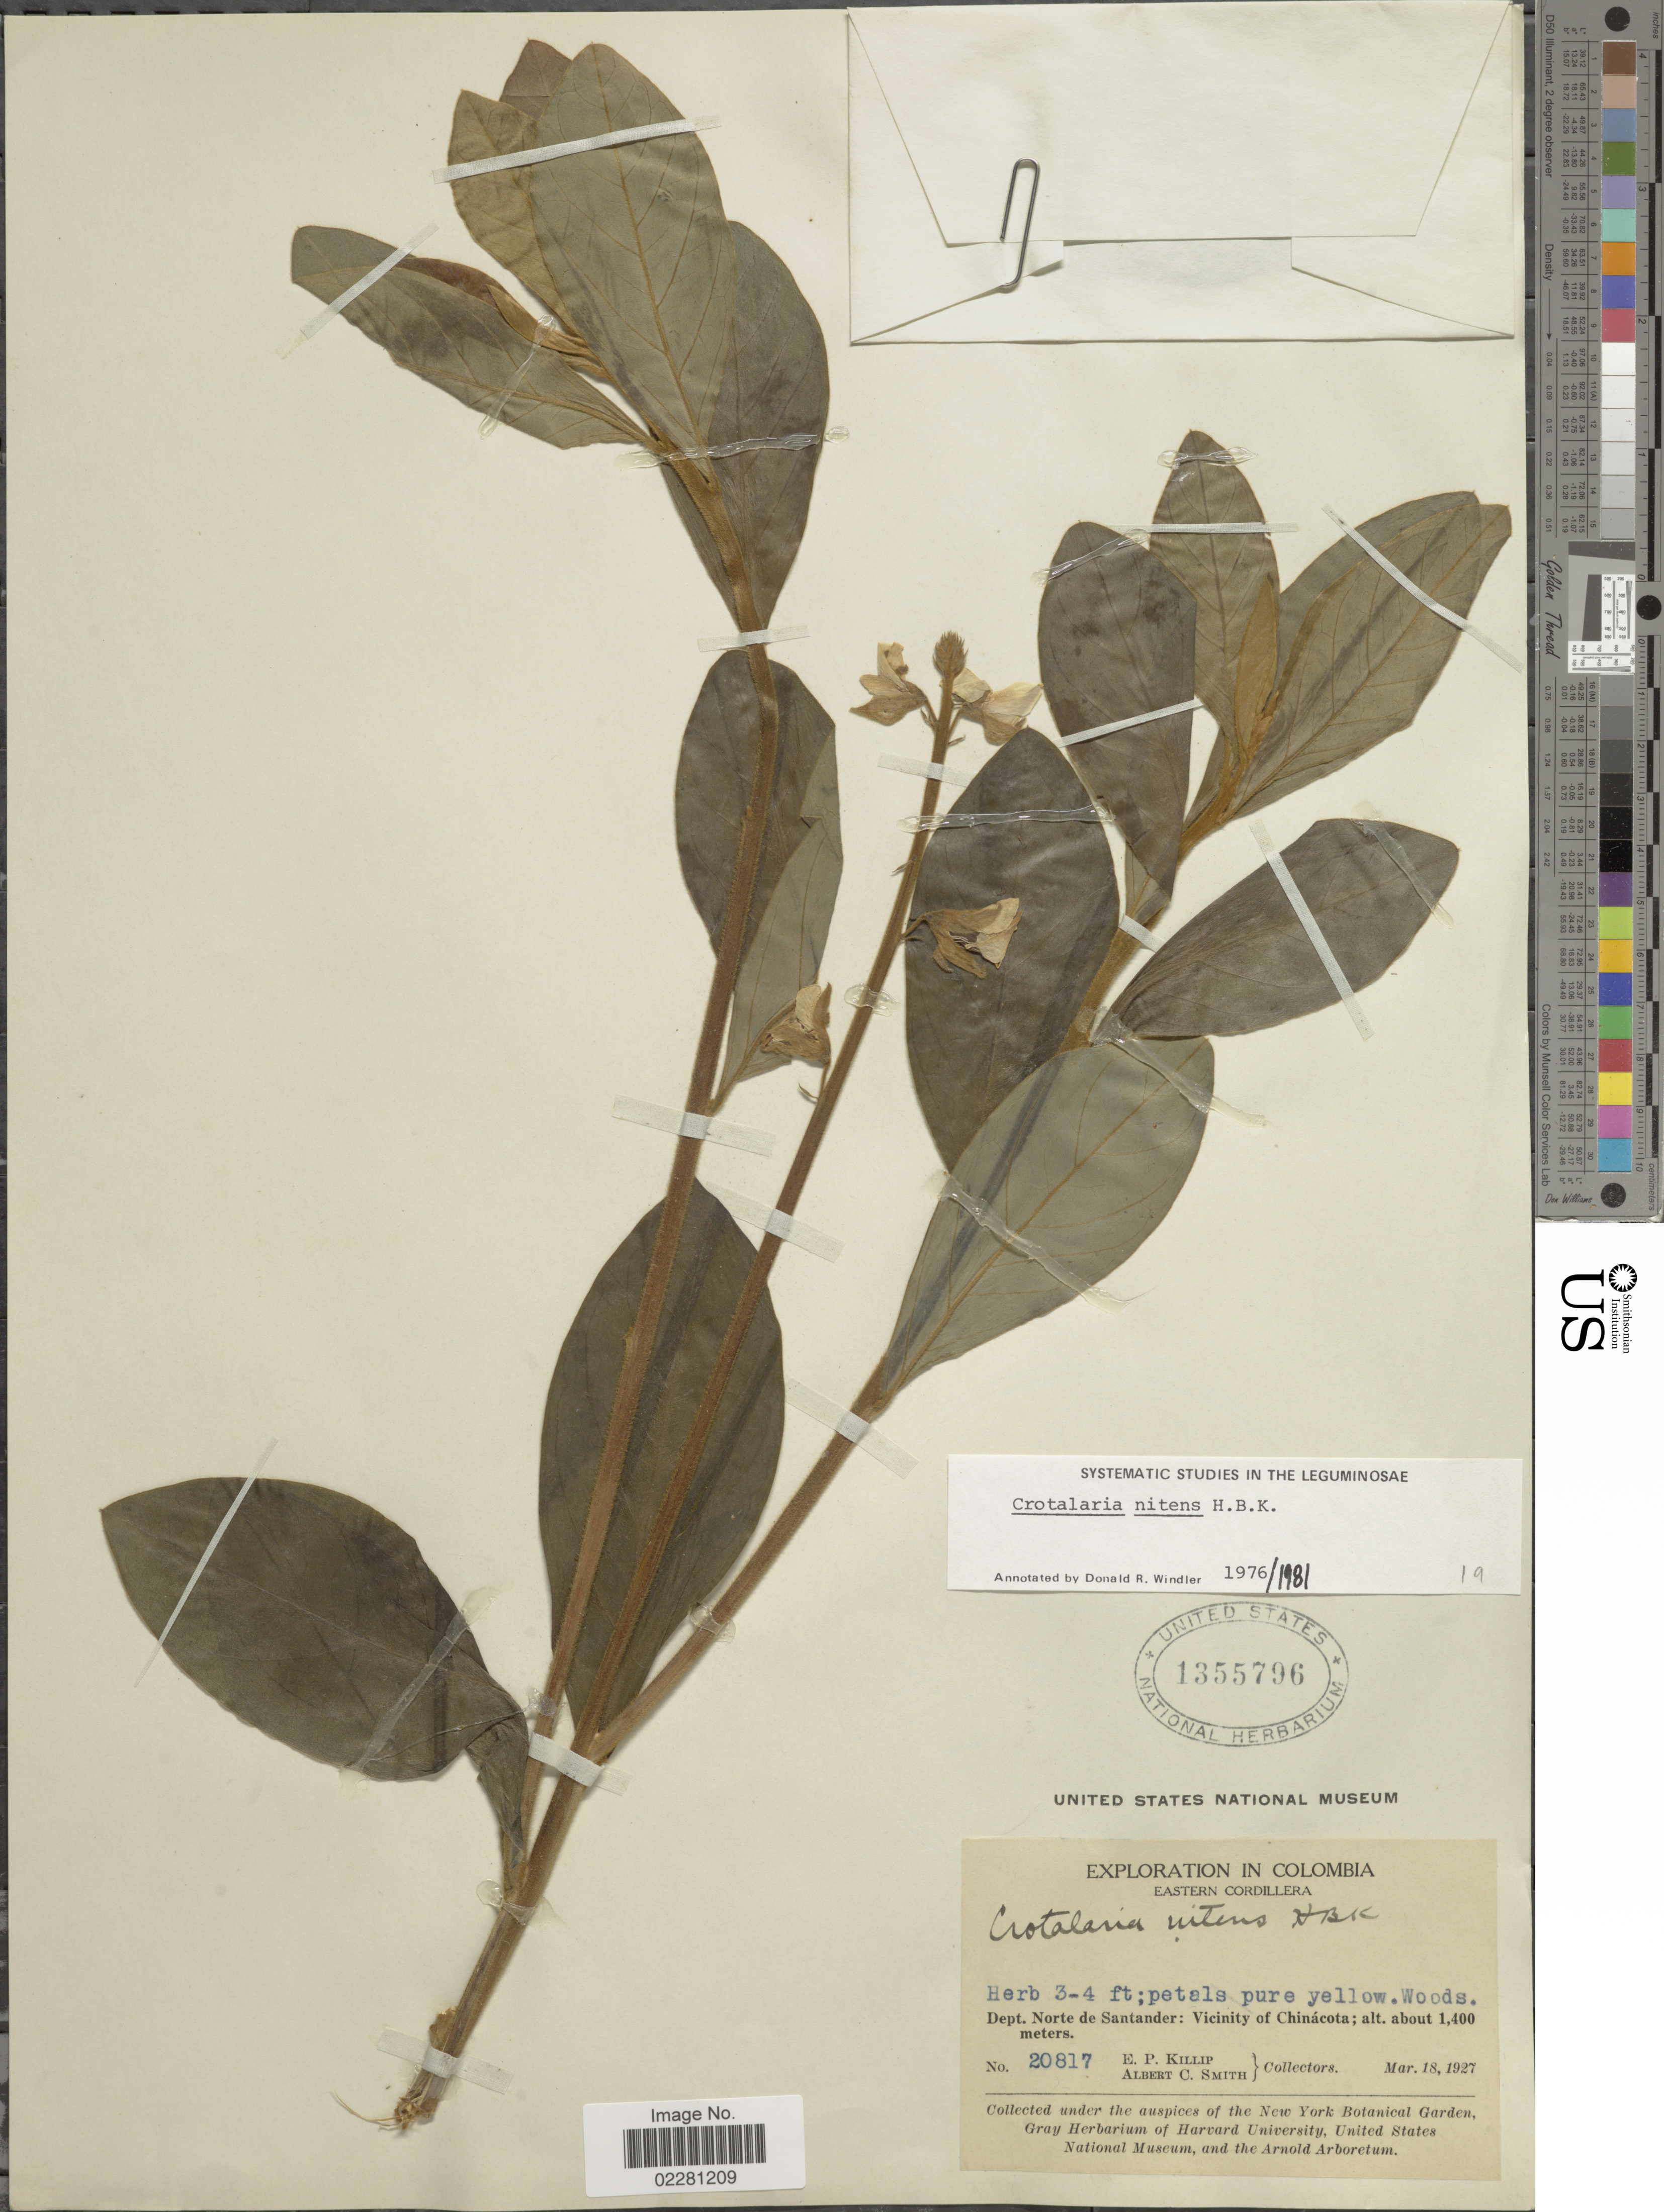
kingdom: Plantae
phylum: Tracheophyta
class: Magnoliopsida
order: Fabales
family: Fabaceae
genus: Crotalaria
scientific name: Crotalaria nitens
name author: Kunth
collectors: E. P. Killip & A. C. Smith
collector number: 20817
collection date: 1927-03-18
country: Colombia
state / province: Norte de Santander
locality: Eastern Cordillera, Vicinity of Chinacota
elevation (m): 1400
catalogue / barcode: US 1355796